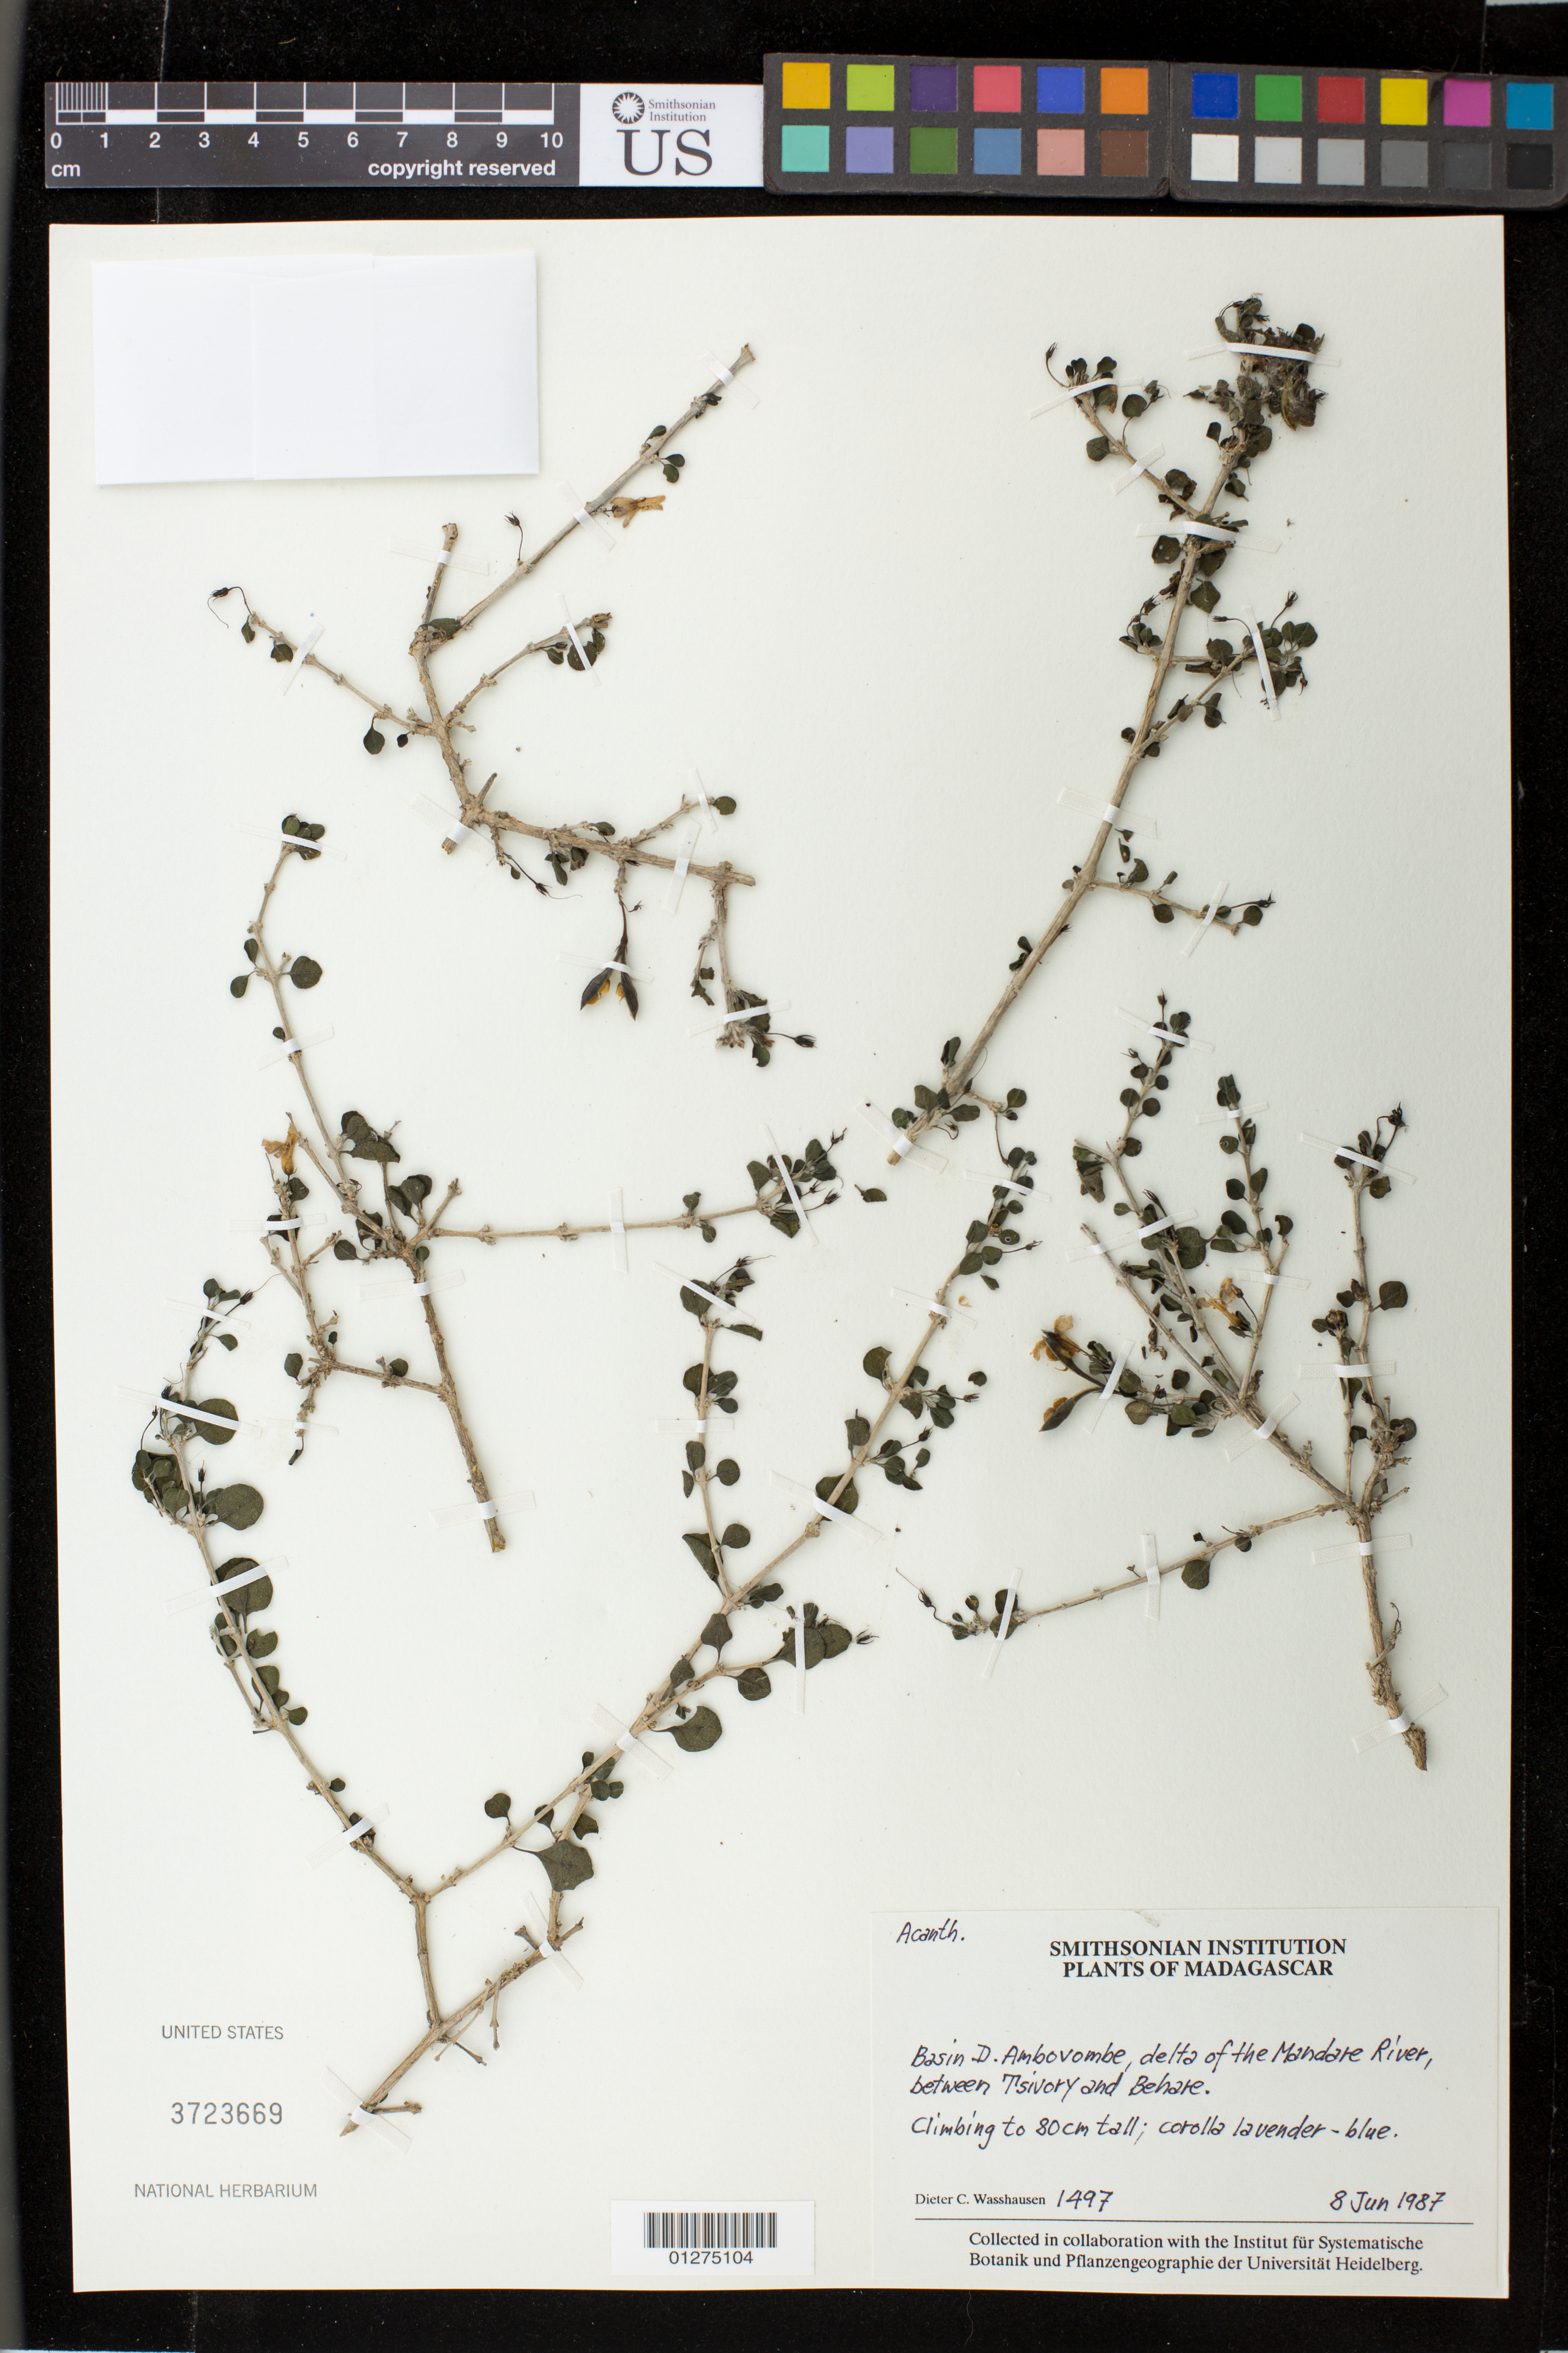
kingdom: Plantae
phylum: Tracheophyta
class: Magnoliopsida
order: Lamiales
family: Acanthaceae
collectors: D. C. Wasshausen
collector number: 1497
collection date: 1987-06-08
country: Madagascar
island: Madagascar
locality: Basin D. Ambovombe, delta of the Mandare River between Tsivory and Behare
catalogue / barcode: US 3723669